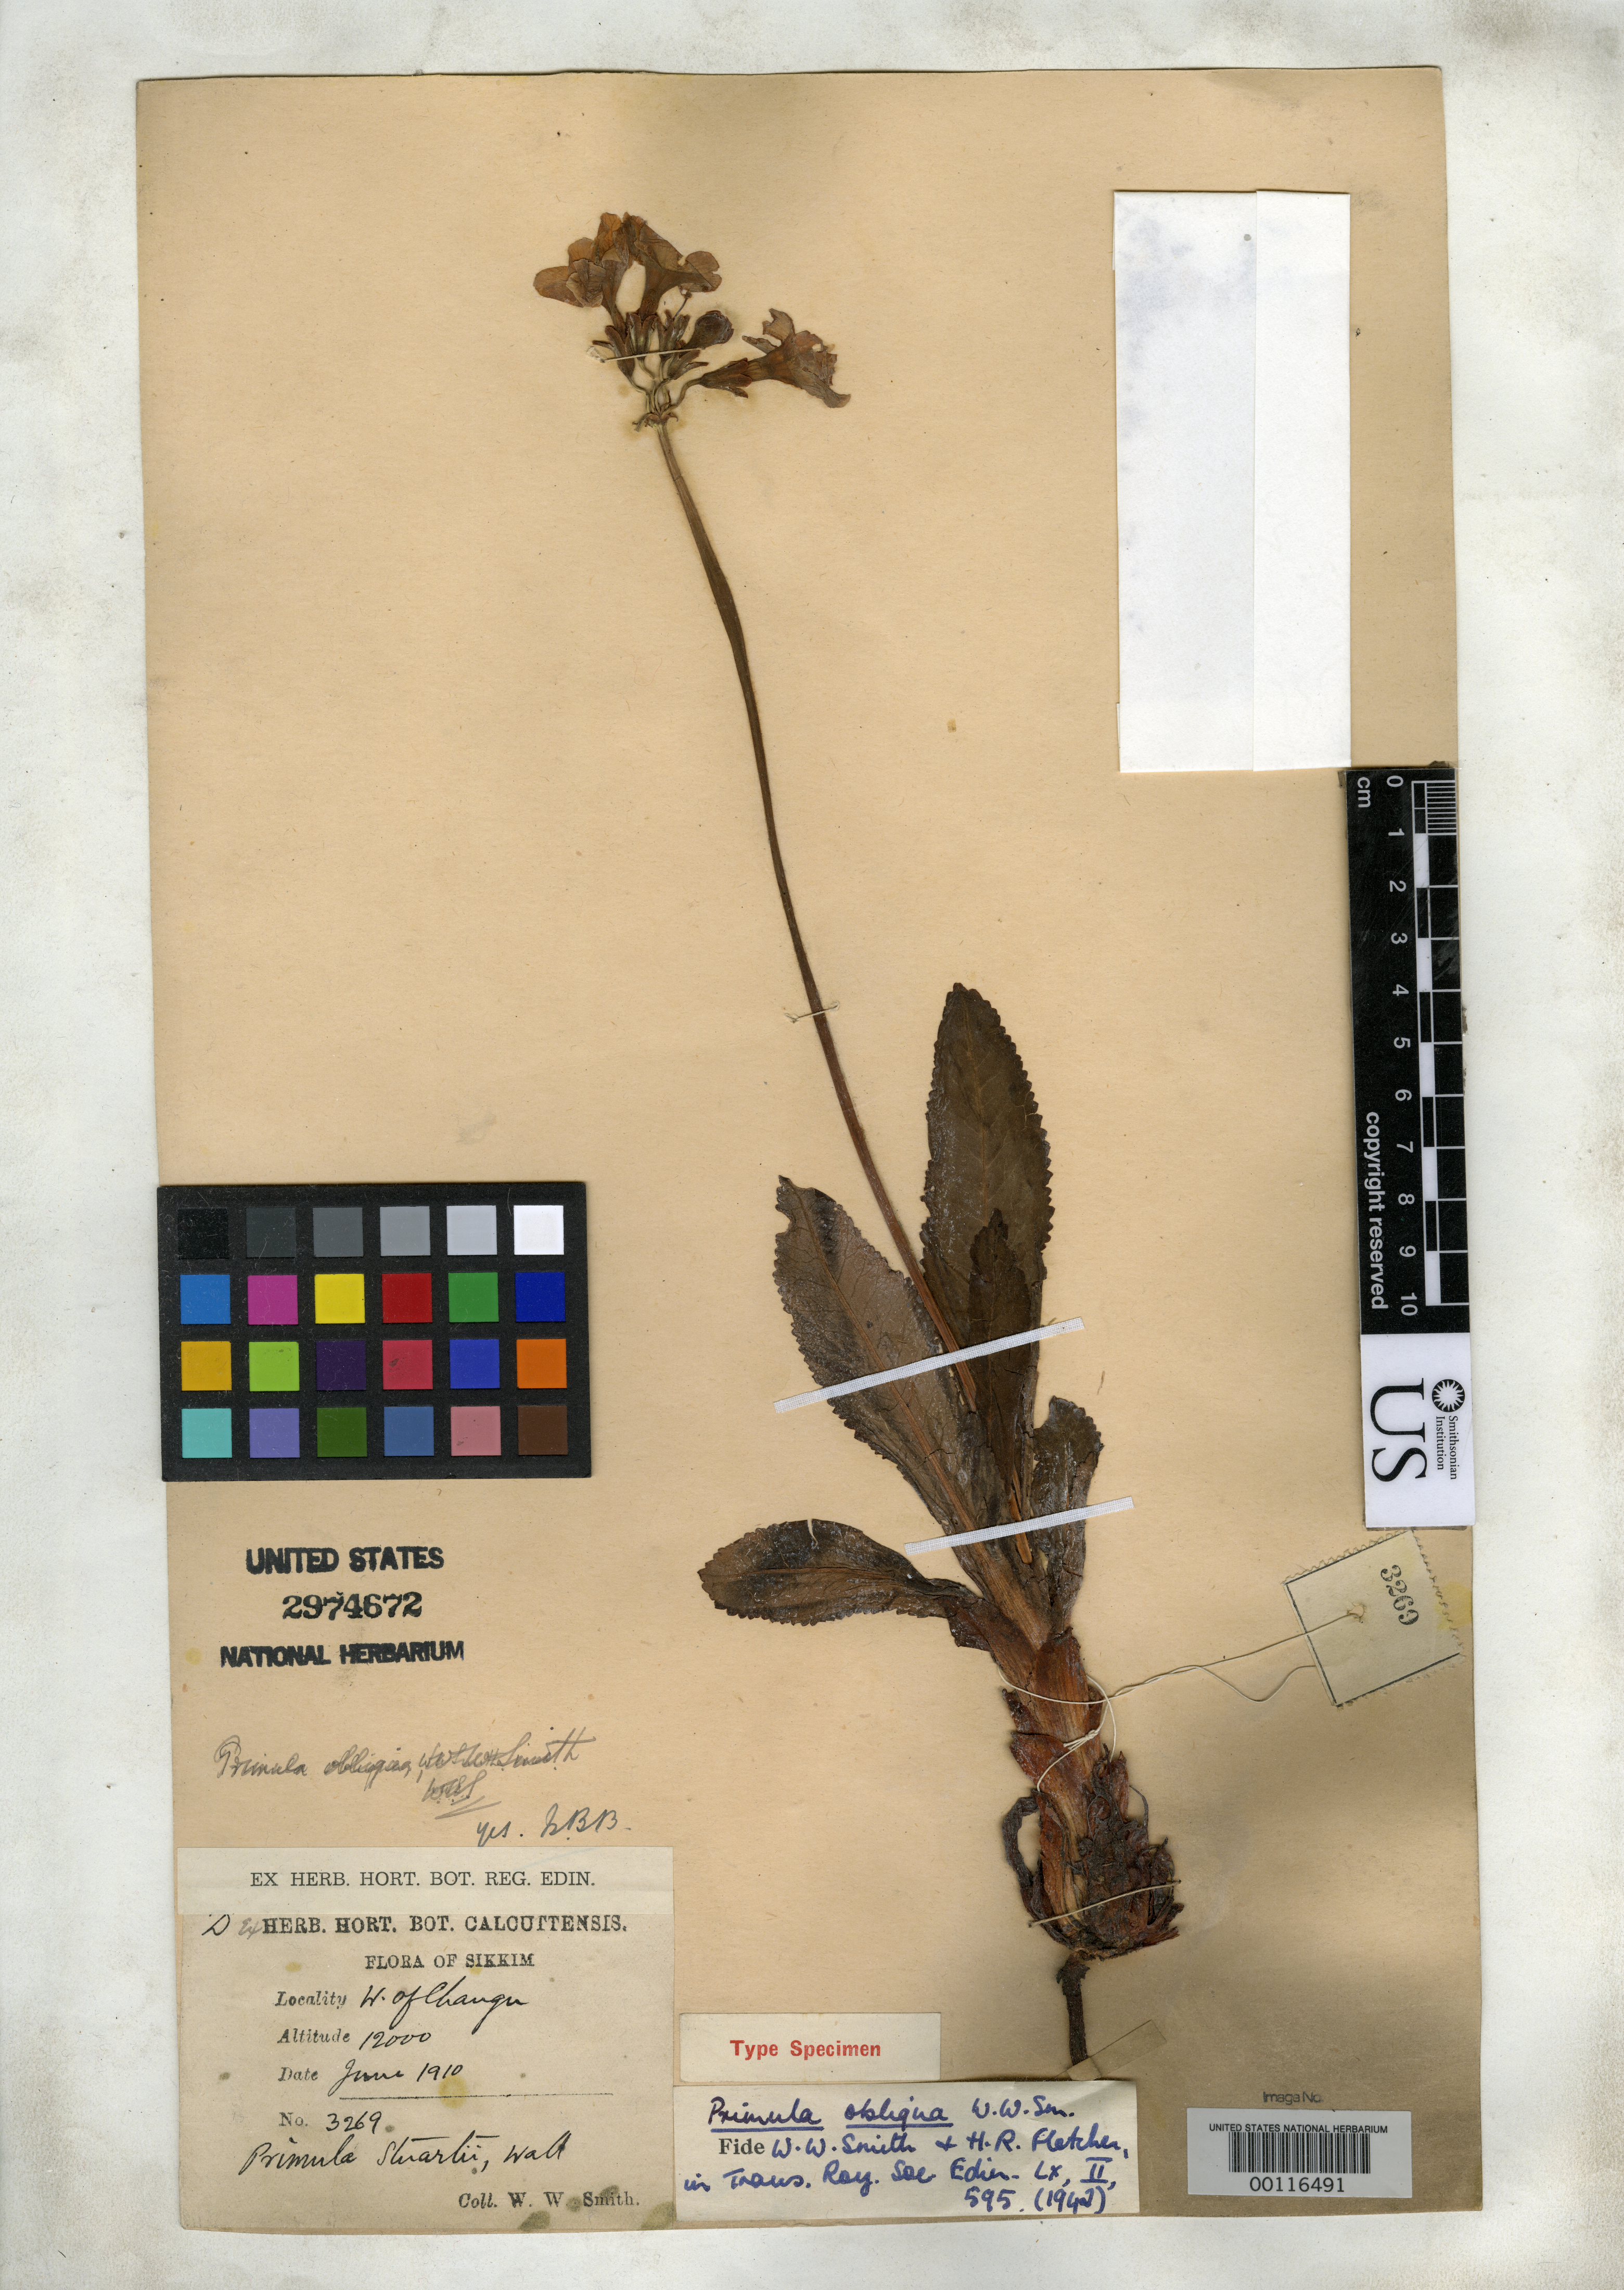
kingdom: Plantae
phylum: Tracheophyta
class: Magnoliopsida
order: Ericales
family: Primulaceae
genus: Primula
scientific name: Primula obliqua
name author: W.W. Sm. in W.W. Sm. & H.R. Fletcher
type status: Isosyntype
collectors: W. W. Smith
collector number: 3269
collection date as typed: Jun 1910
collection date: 1910-06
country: India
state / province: Sikkim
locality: W of Changu; alt. 12000 ft.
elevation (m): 3658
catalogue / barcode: US 2974672